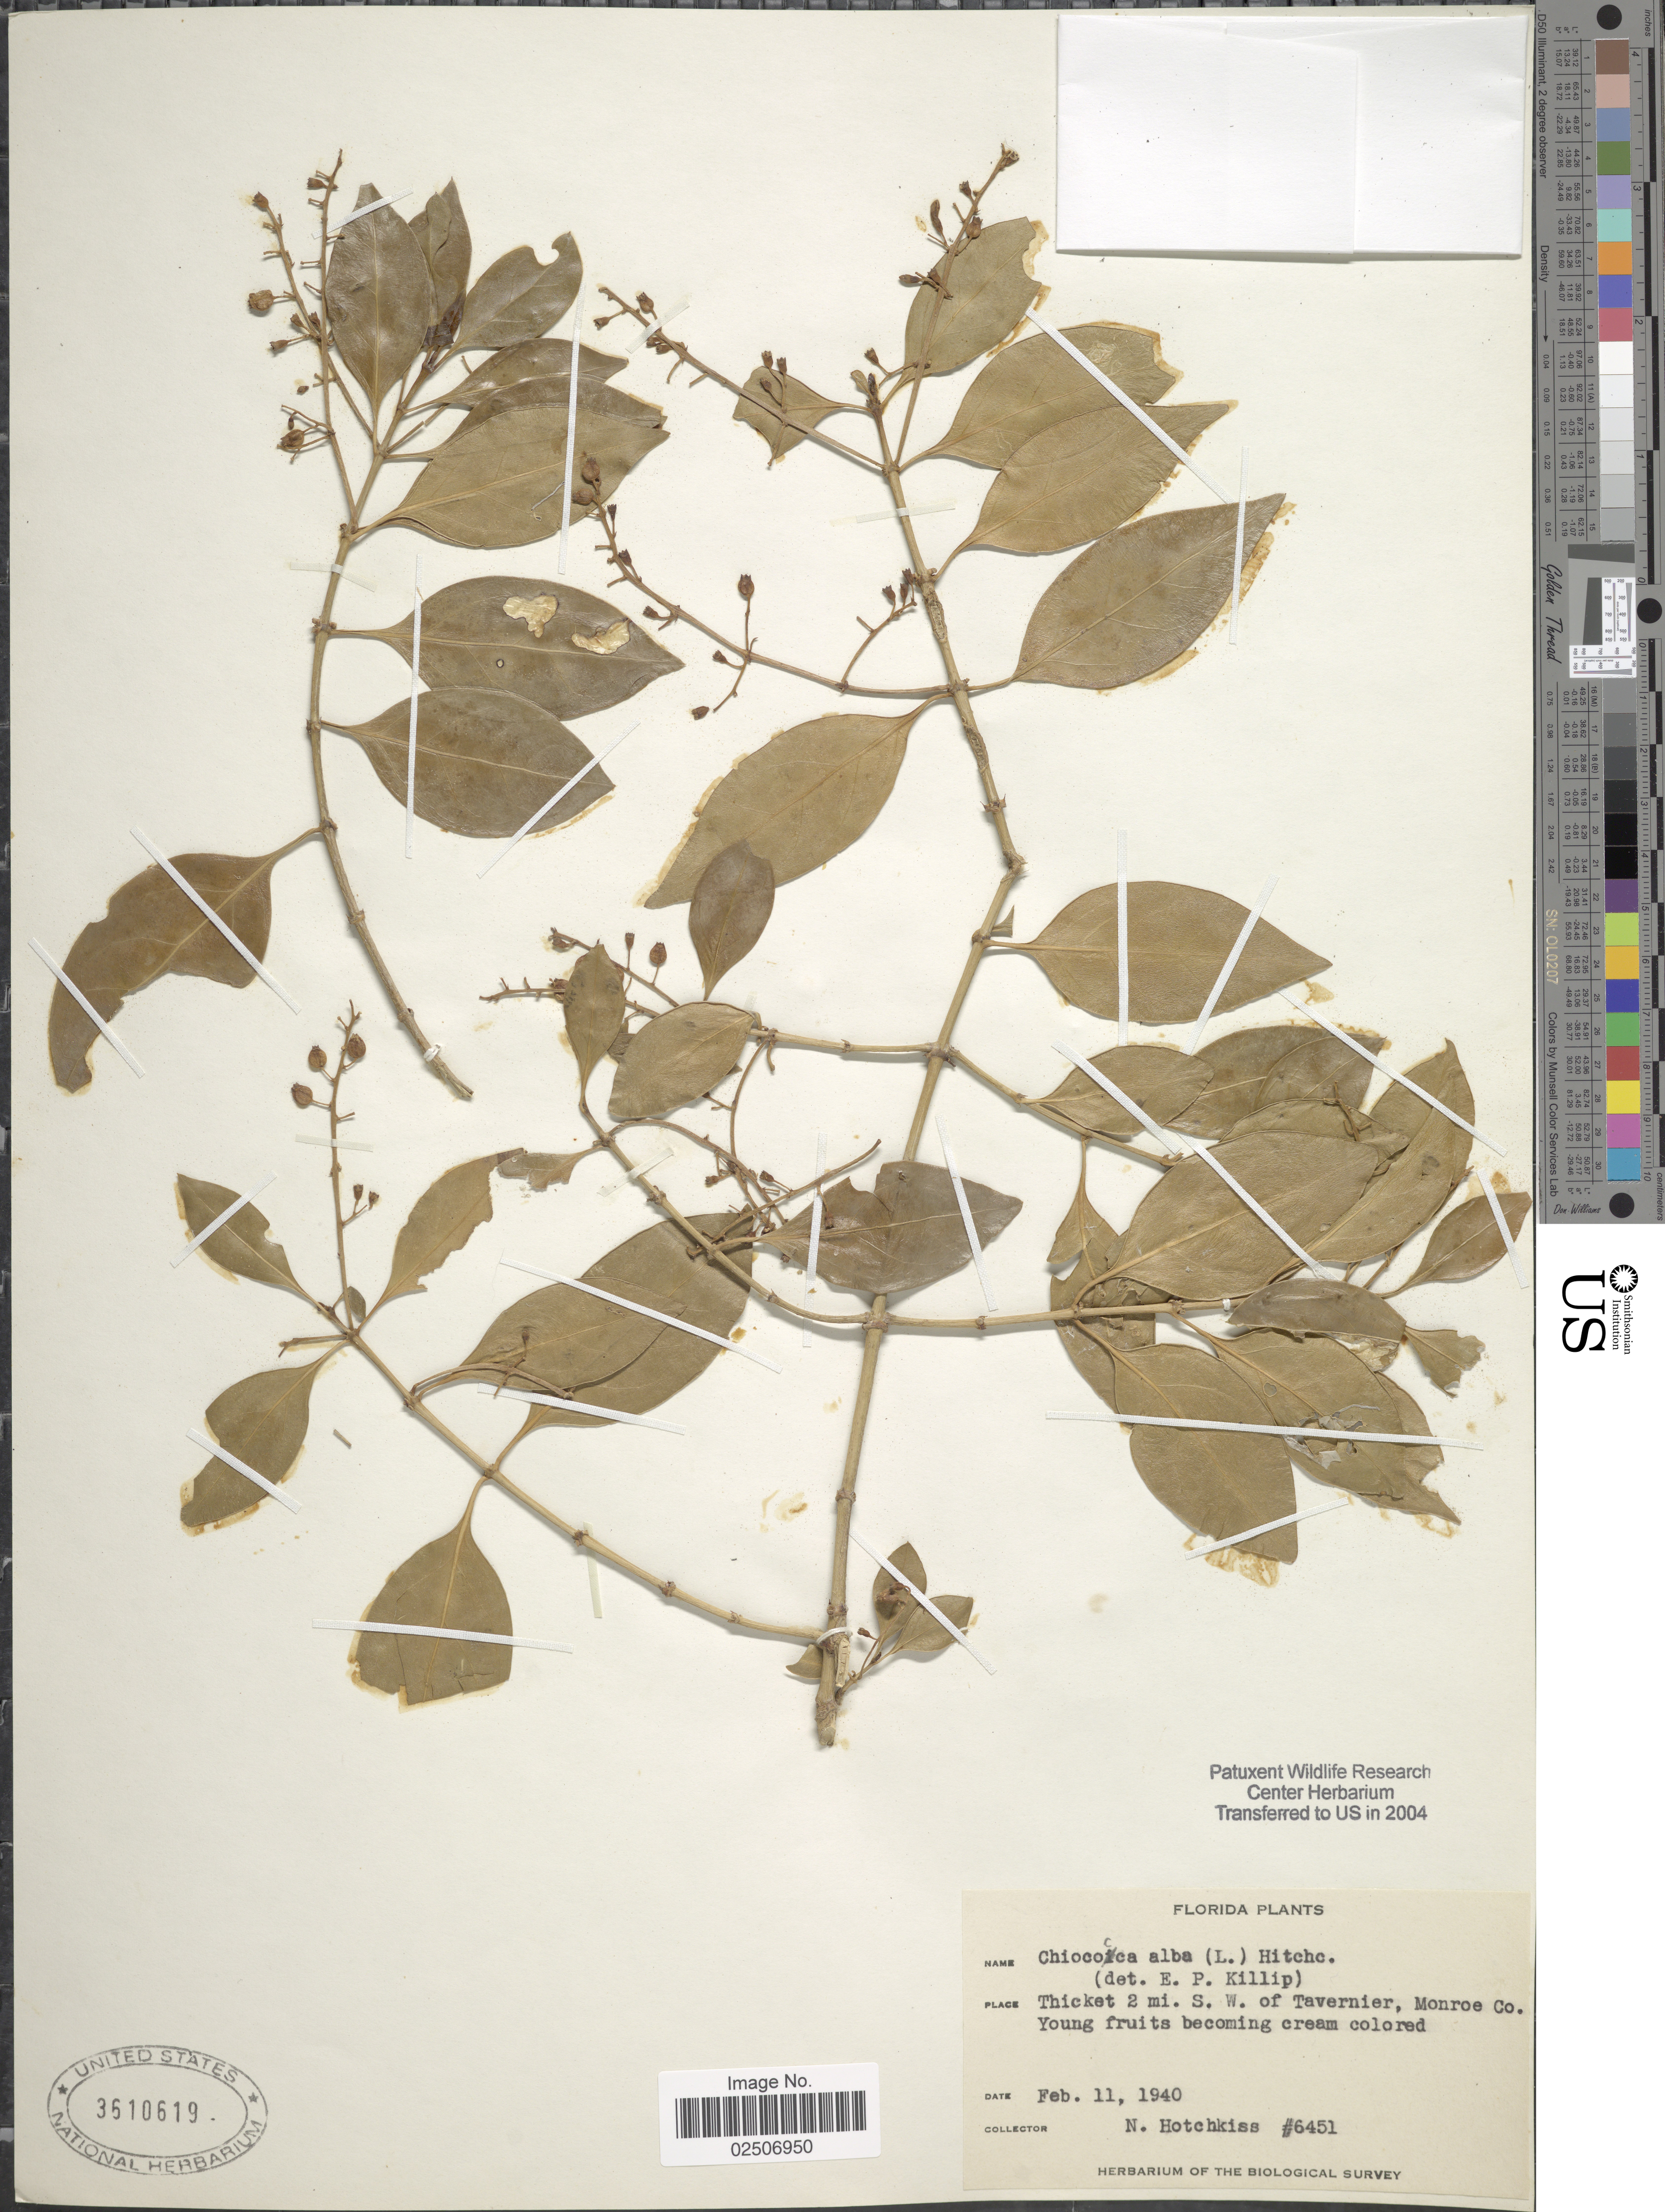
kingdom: Plantae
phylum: Tracheophyta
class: Magnoliopsida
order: Gentianales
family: Rubiaceae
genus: Chiococca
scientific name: Chiococca alba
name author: (L.) Hitchc.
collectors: N. Hotchkiss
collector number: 6451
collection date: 1940-02-11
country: United States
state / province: Florida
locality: Thicket 2 mi. S.W. of Travernier, Monroe Co.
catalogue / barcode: US 3610619